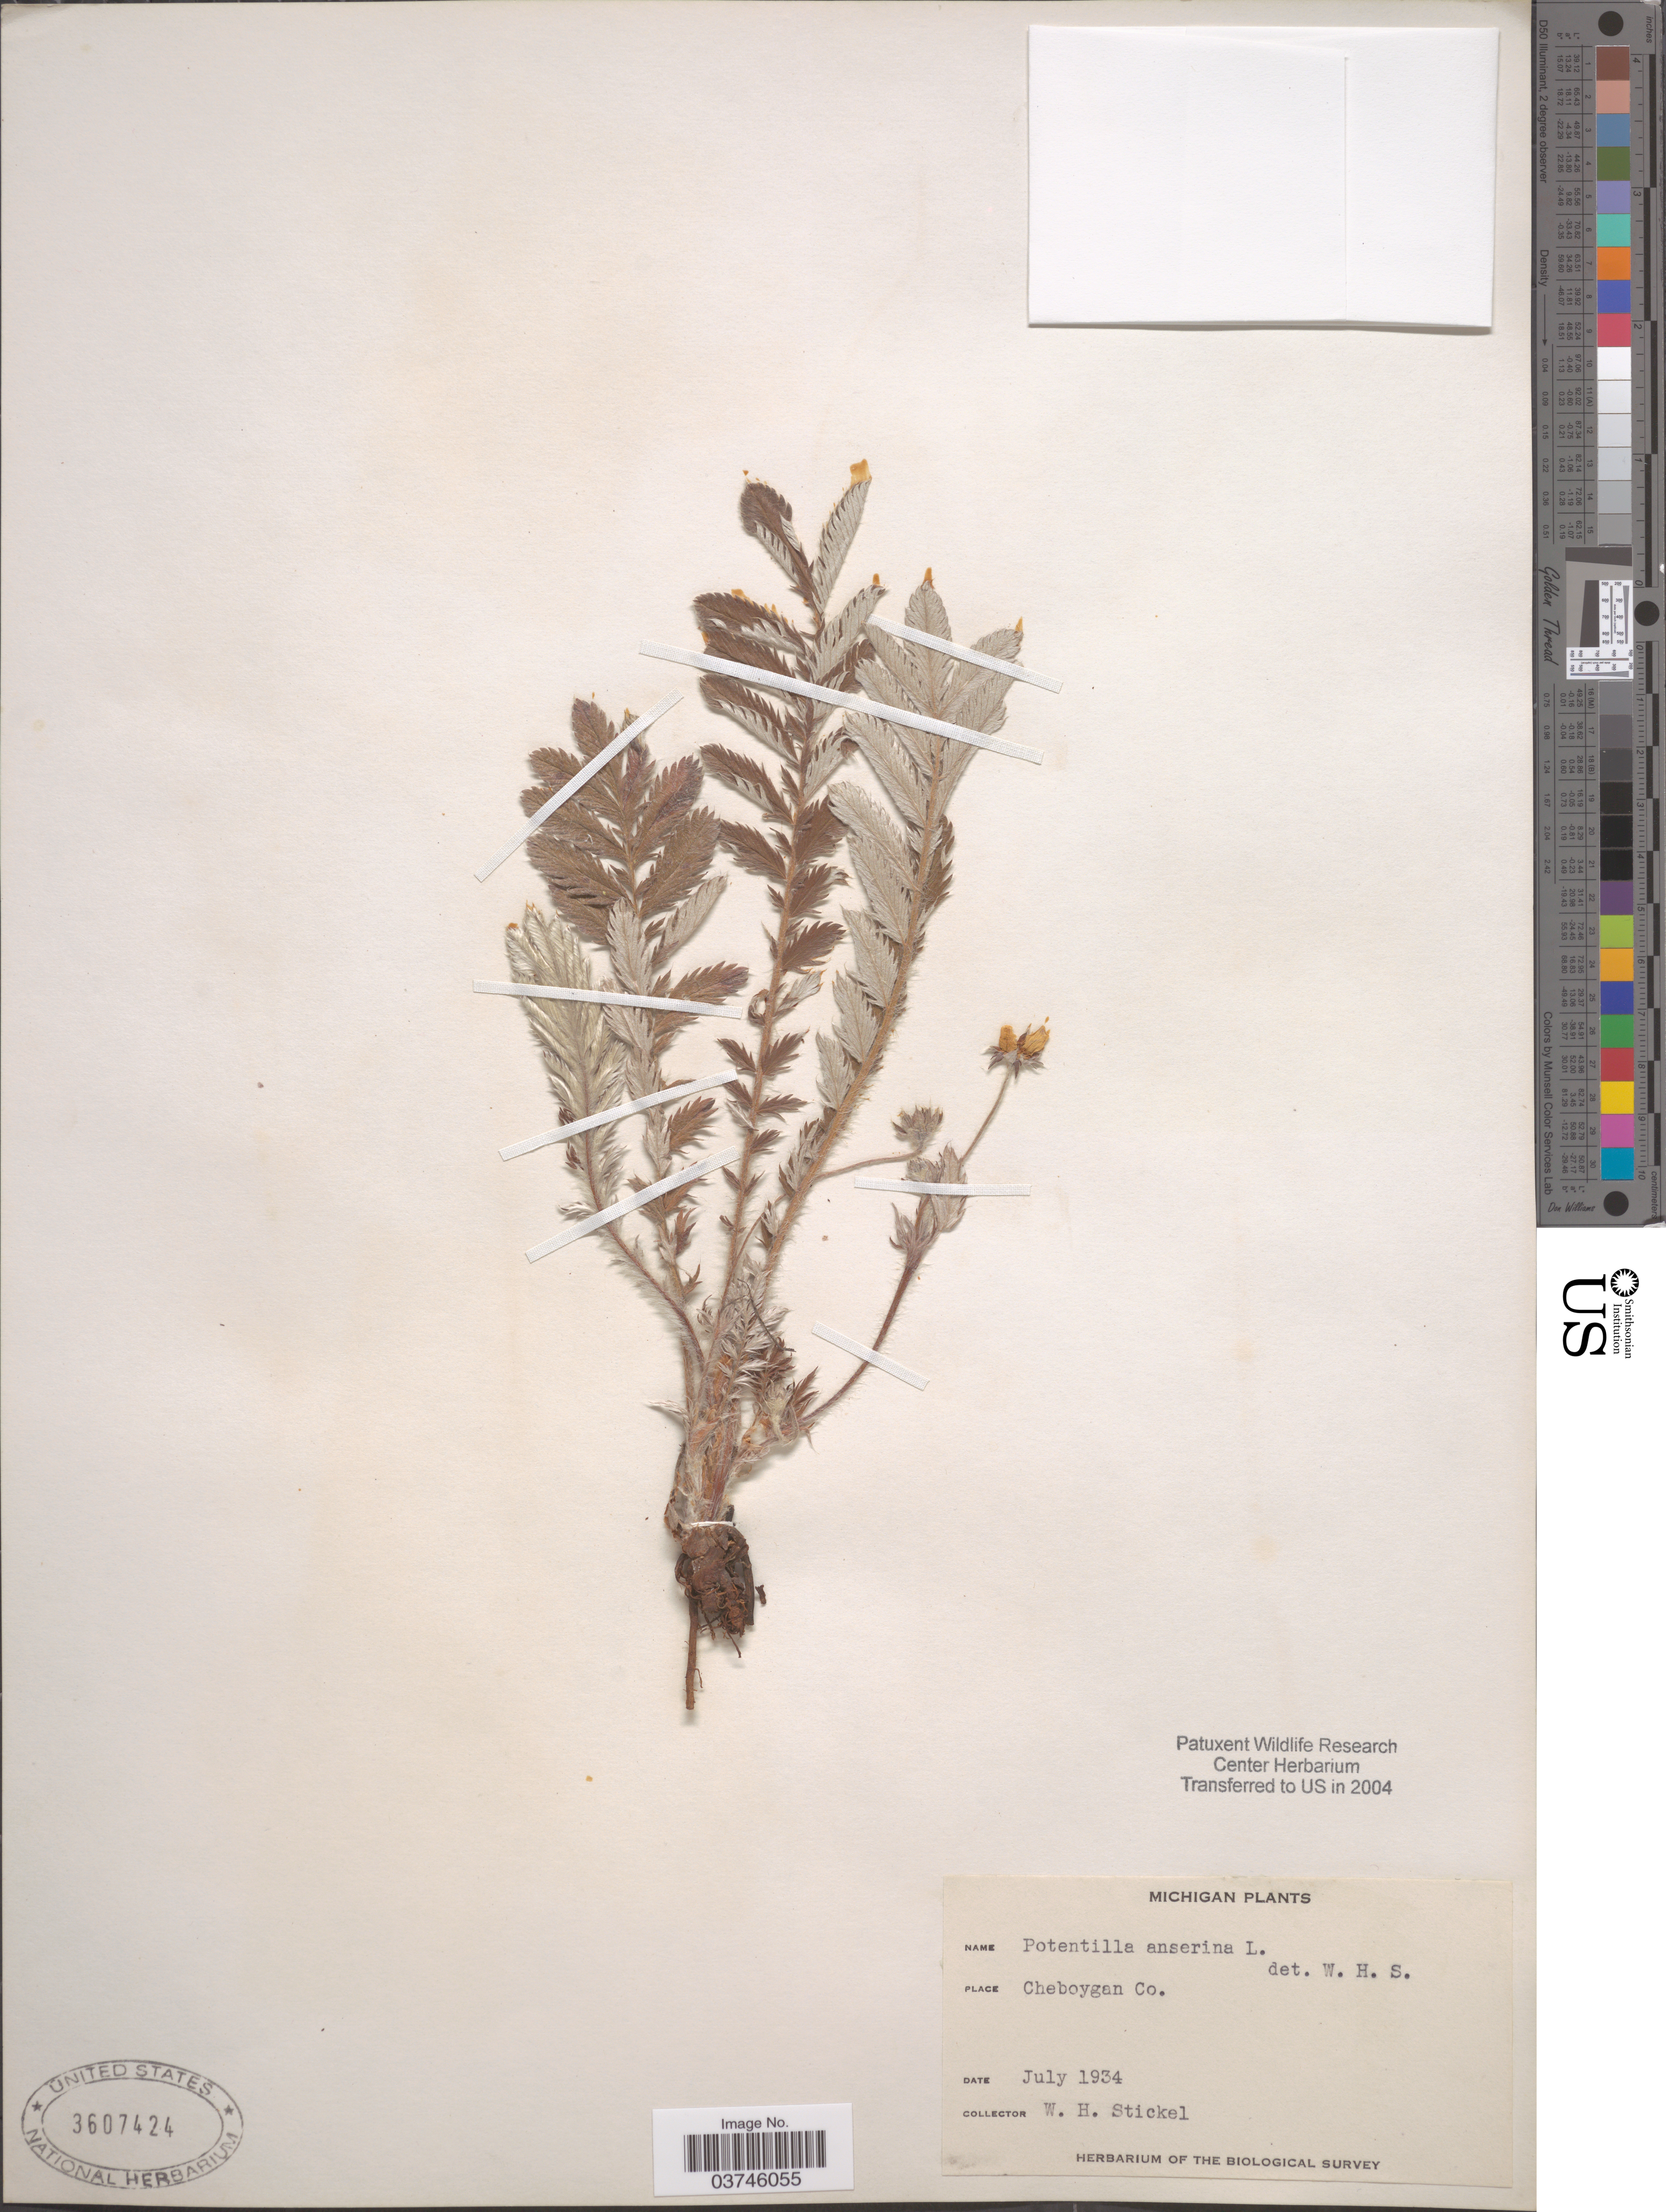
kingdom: Plantae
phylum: Tracheophyta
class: Magnoliopsida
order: Rosales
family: Rosaceae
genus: Argentina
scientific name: Argentina anserina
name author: (L.) Rydb.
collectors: W. Stickel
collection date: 1934-07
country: United States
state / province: Michigan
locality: Cheboygan Co.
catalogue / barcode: US 3607424